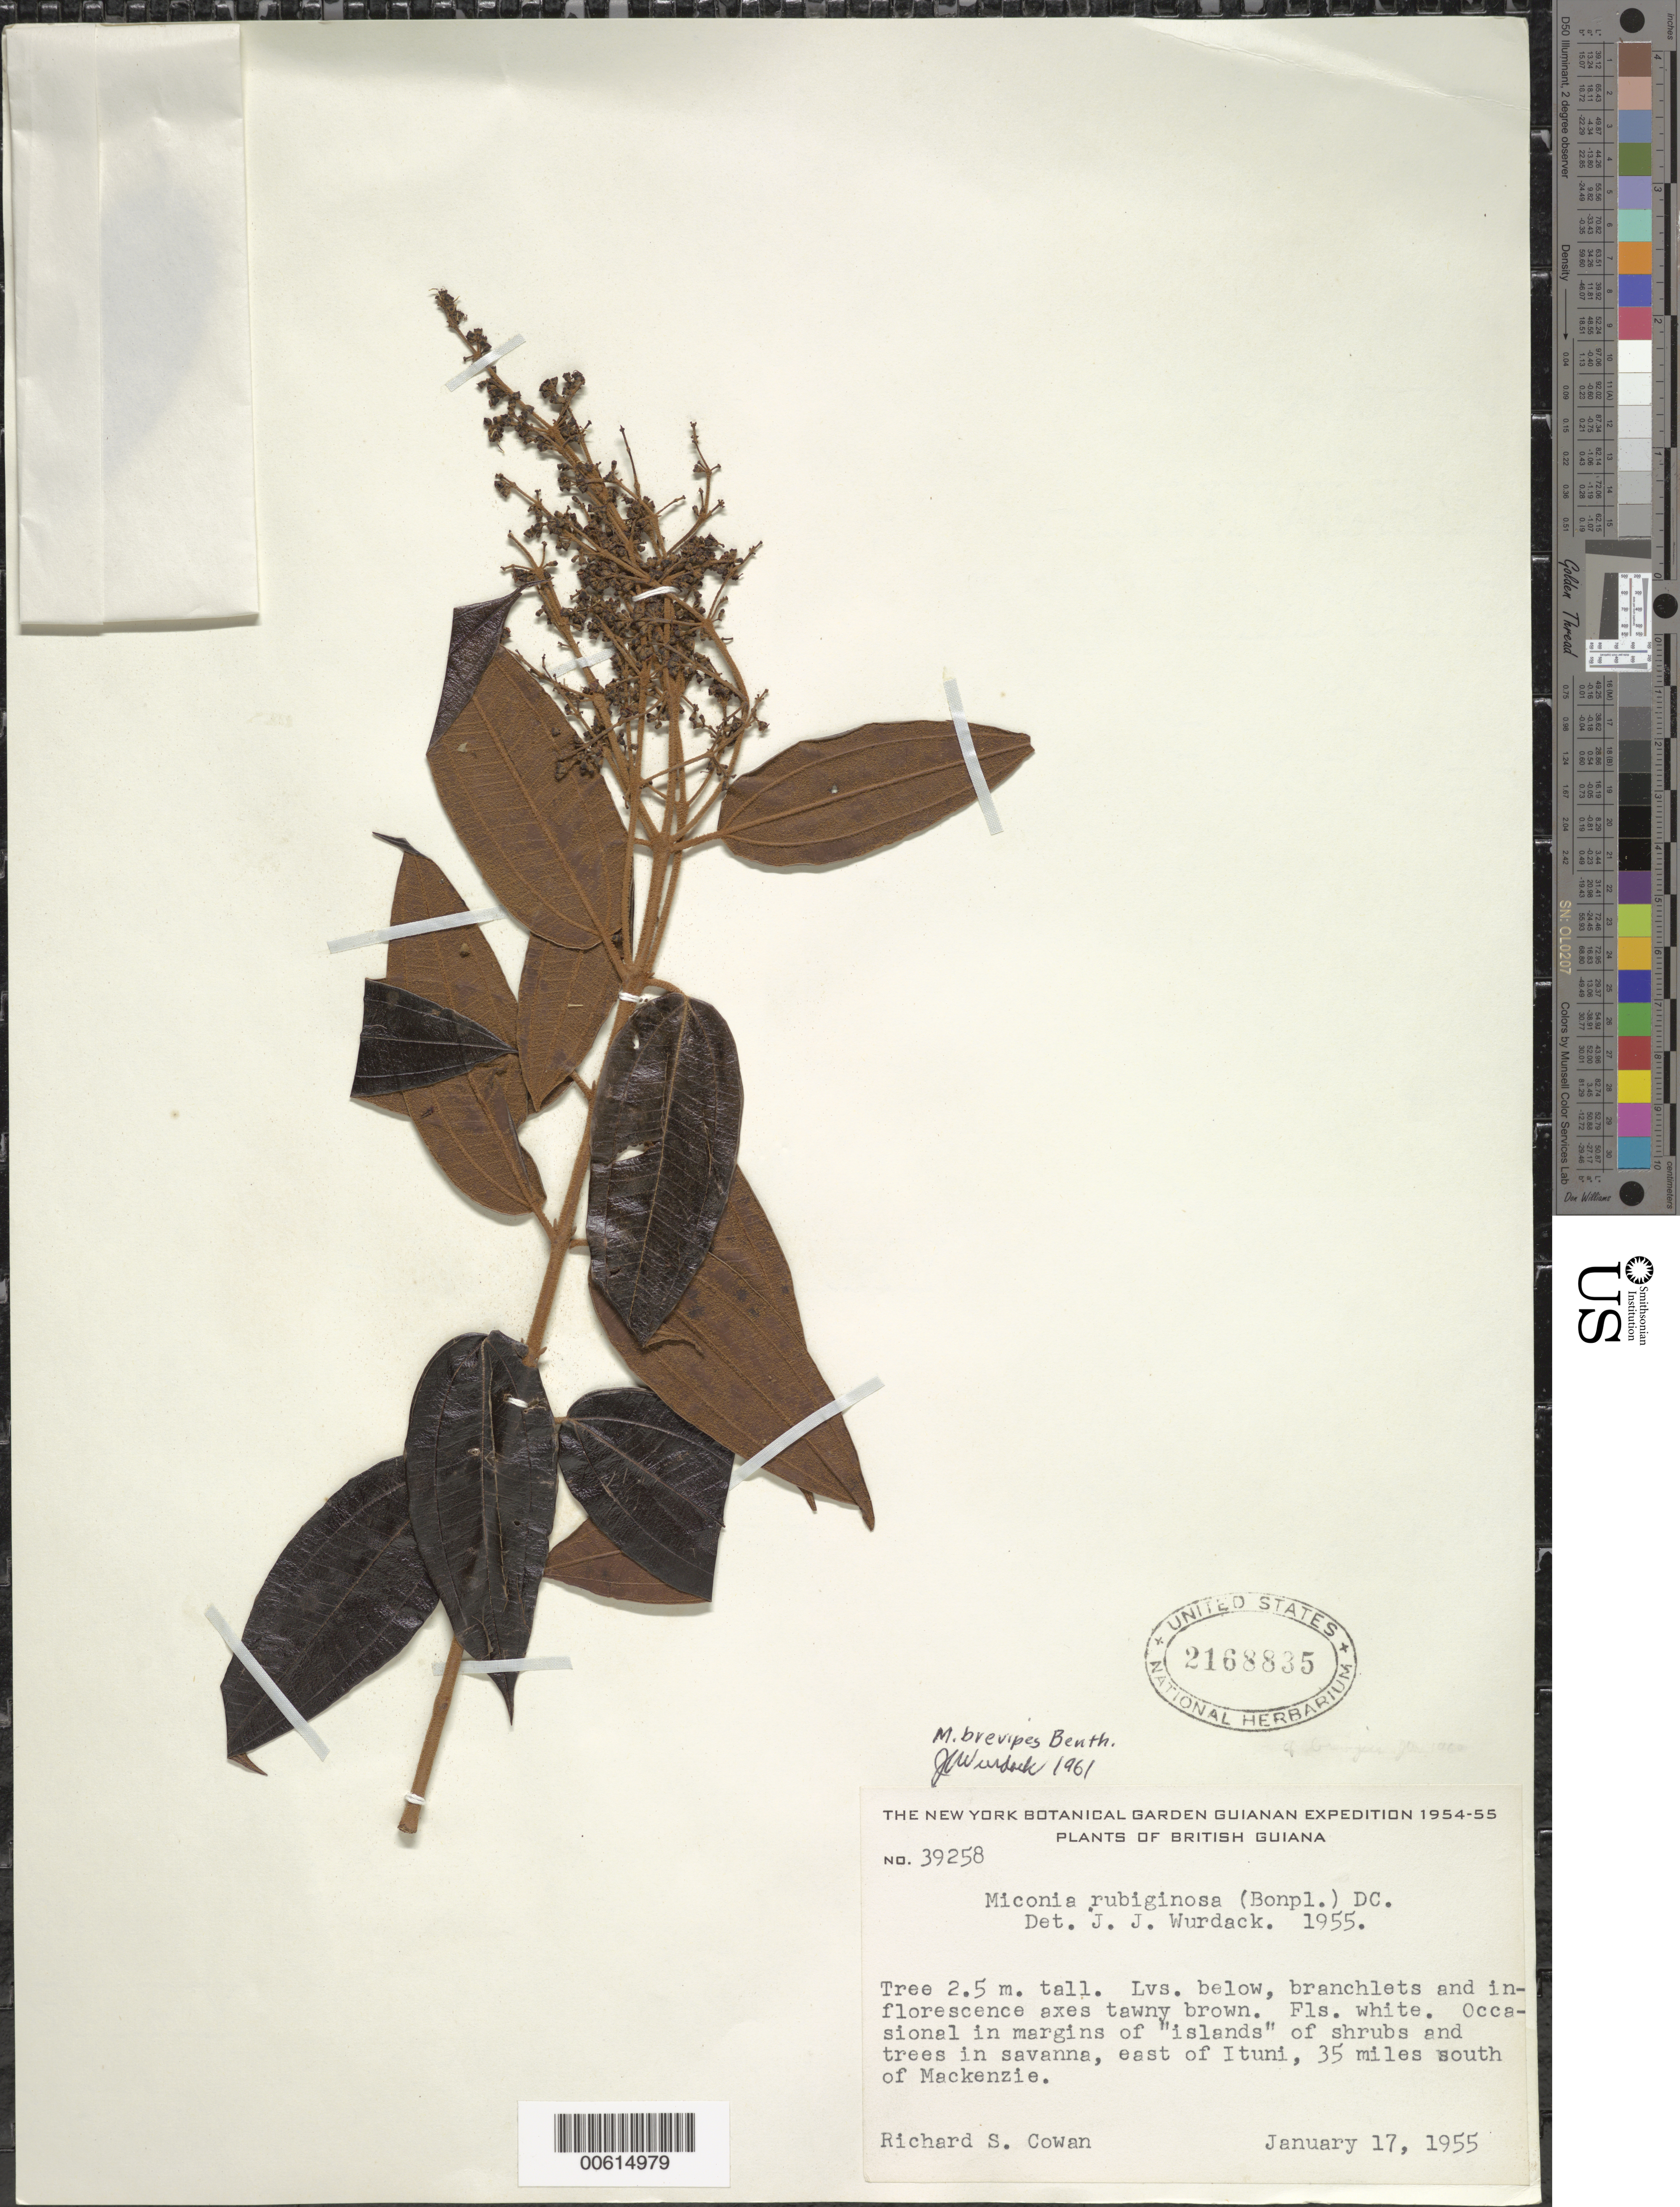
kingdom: Plantae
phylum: Tracheophyta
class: Magnoliopsida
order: Myrtales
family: Melastomataceae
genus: Miconia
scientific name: Miconia brevipes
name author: Benth.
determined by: Wurdack, John J., (US), US (UNITED STATES)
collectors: R. S. Cowan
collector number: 39258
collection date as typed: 17-Jan-55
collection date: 1955-01-17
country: Guyana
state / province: U. Demerara-Berbice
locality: Mackenzie Mines area, vic. E of Ituni, 35 mi. S of Mackenzie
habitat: Margins of "islands" of shrubs and trees in savanna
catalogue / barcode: US 2168835